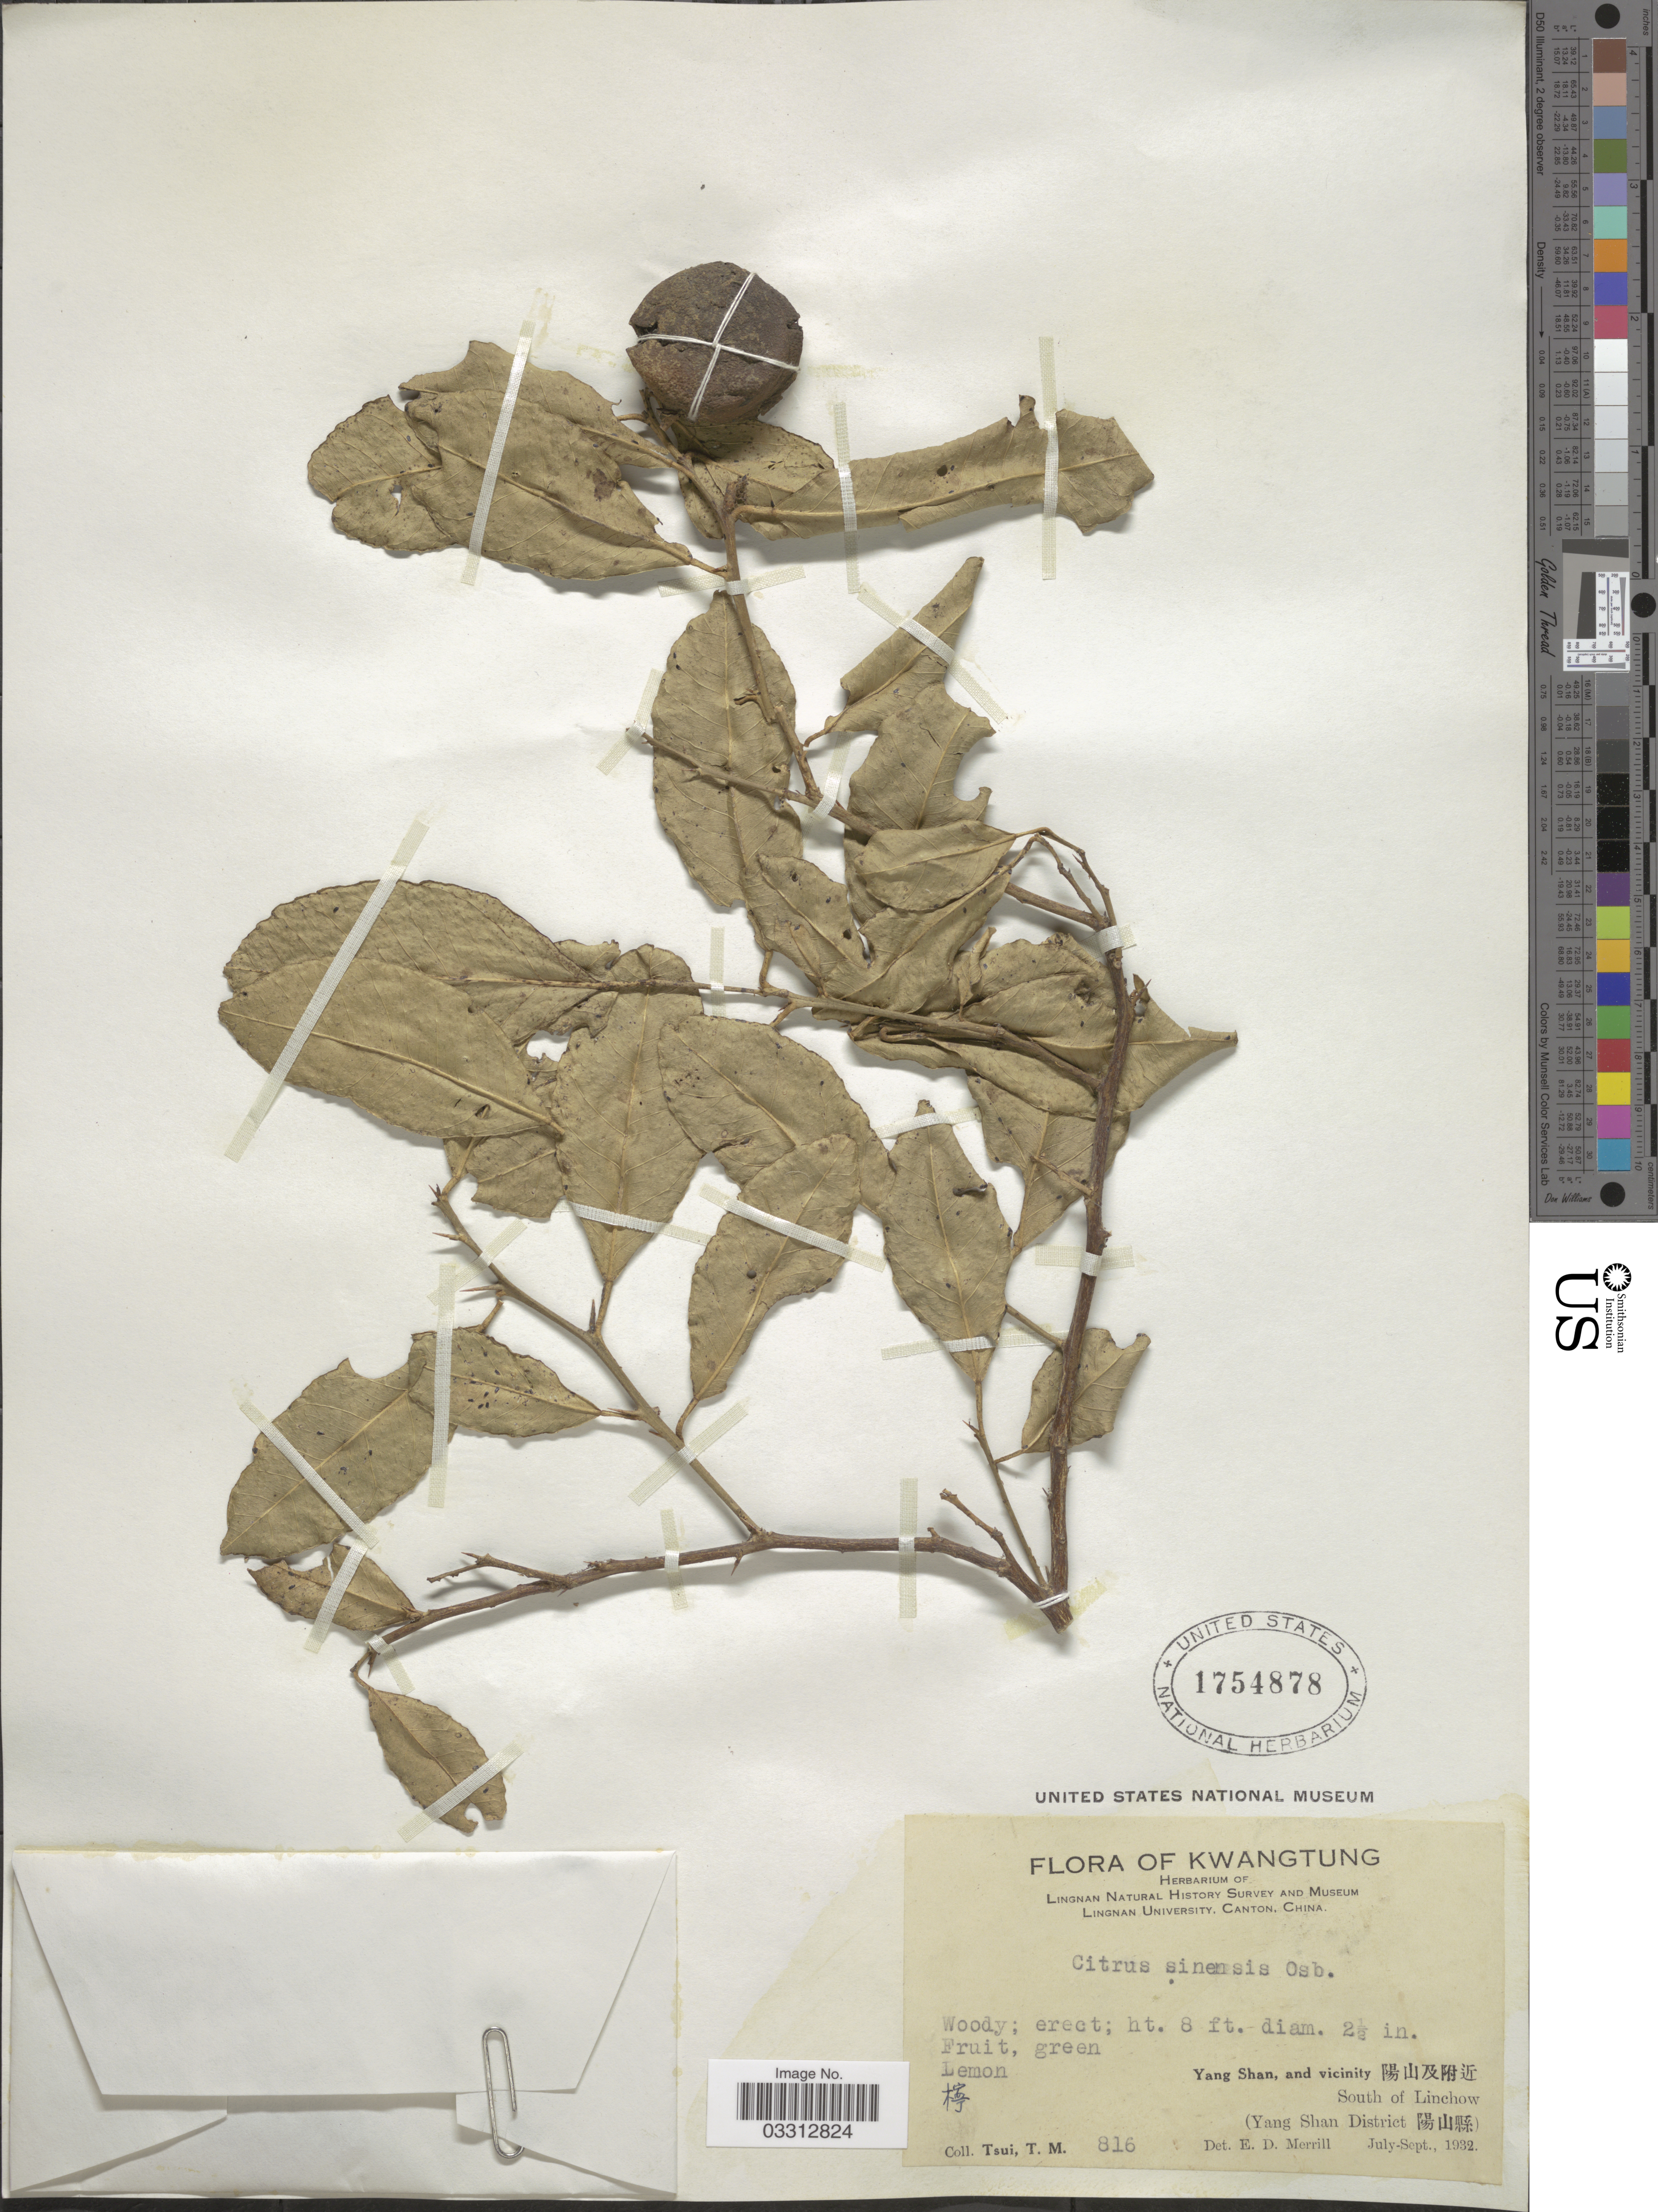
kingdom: Plantae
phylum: Tracheophyta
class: Magnoliopsida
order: Sapindales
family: Rutaceae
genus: Citrus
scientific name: Citrus x sinensis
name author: (L.) Osbeck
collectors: T. Tsui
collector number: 816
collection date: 1932-07/1932-09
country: China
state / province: Guangdong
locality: Kwangtung, Yang Shan, and vicinity X, South of Linchow, (Yang Shan District X).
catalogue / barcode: US 1754878